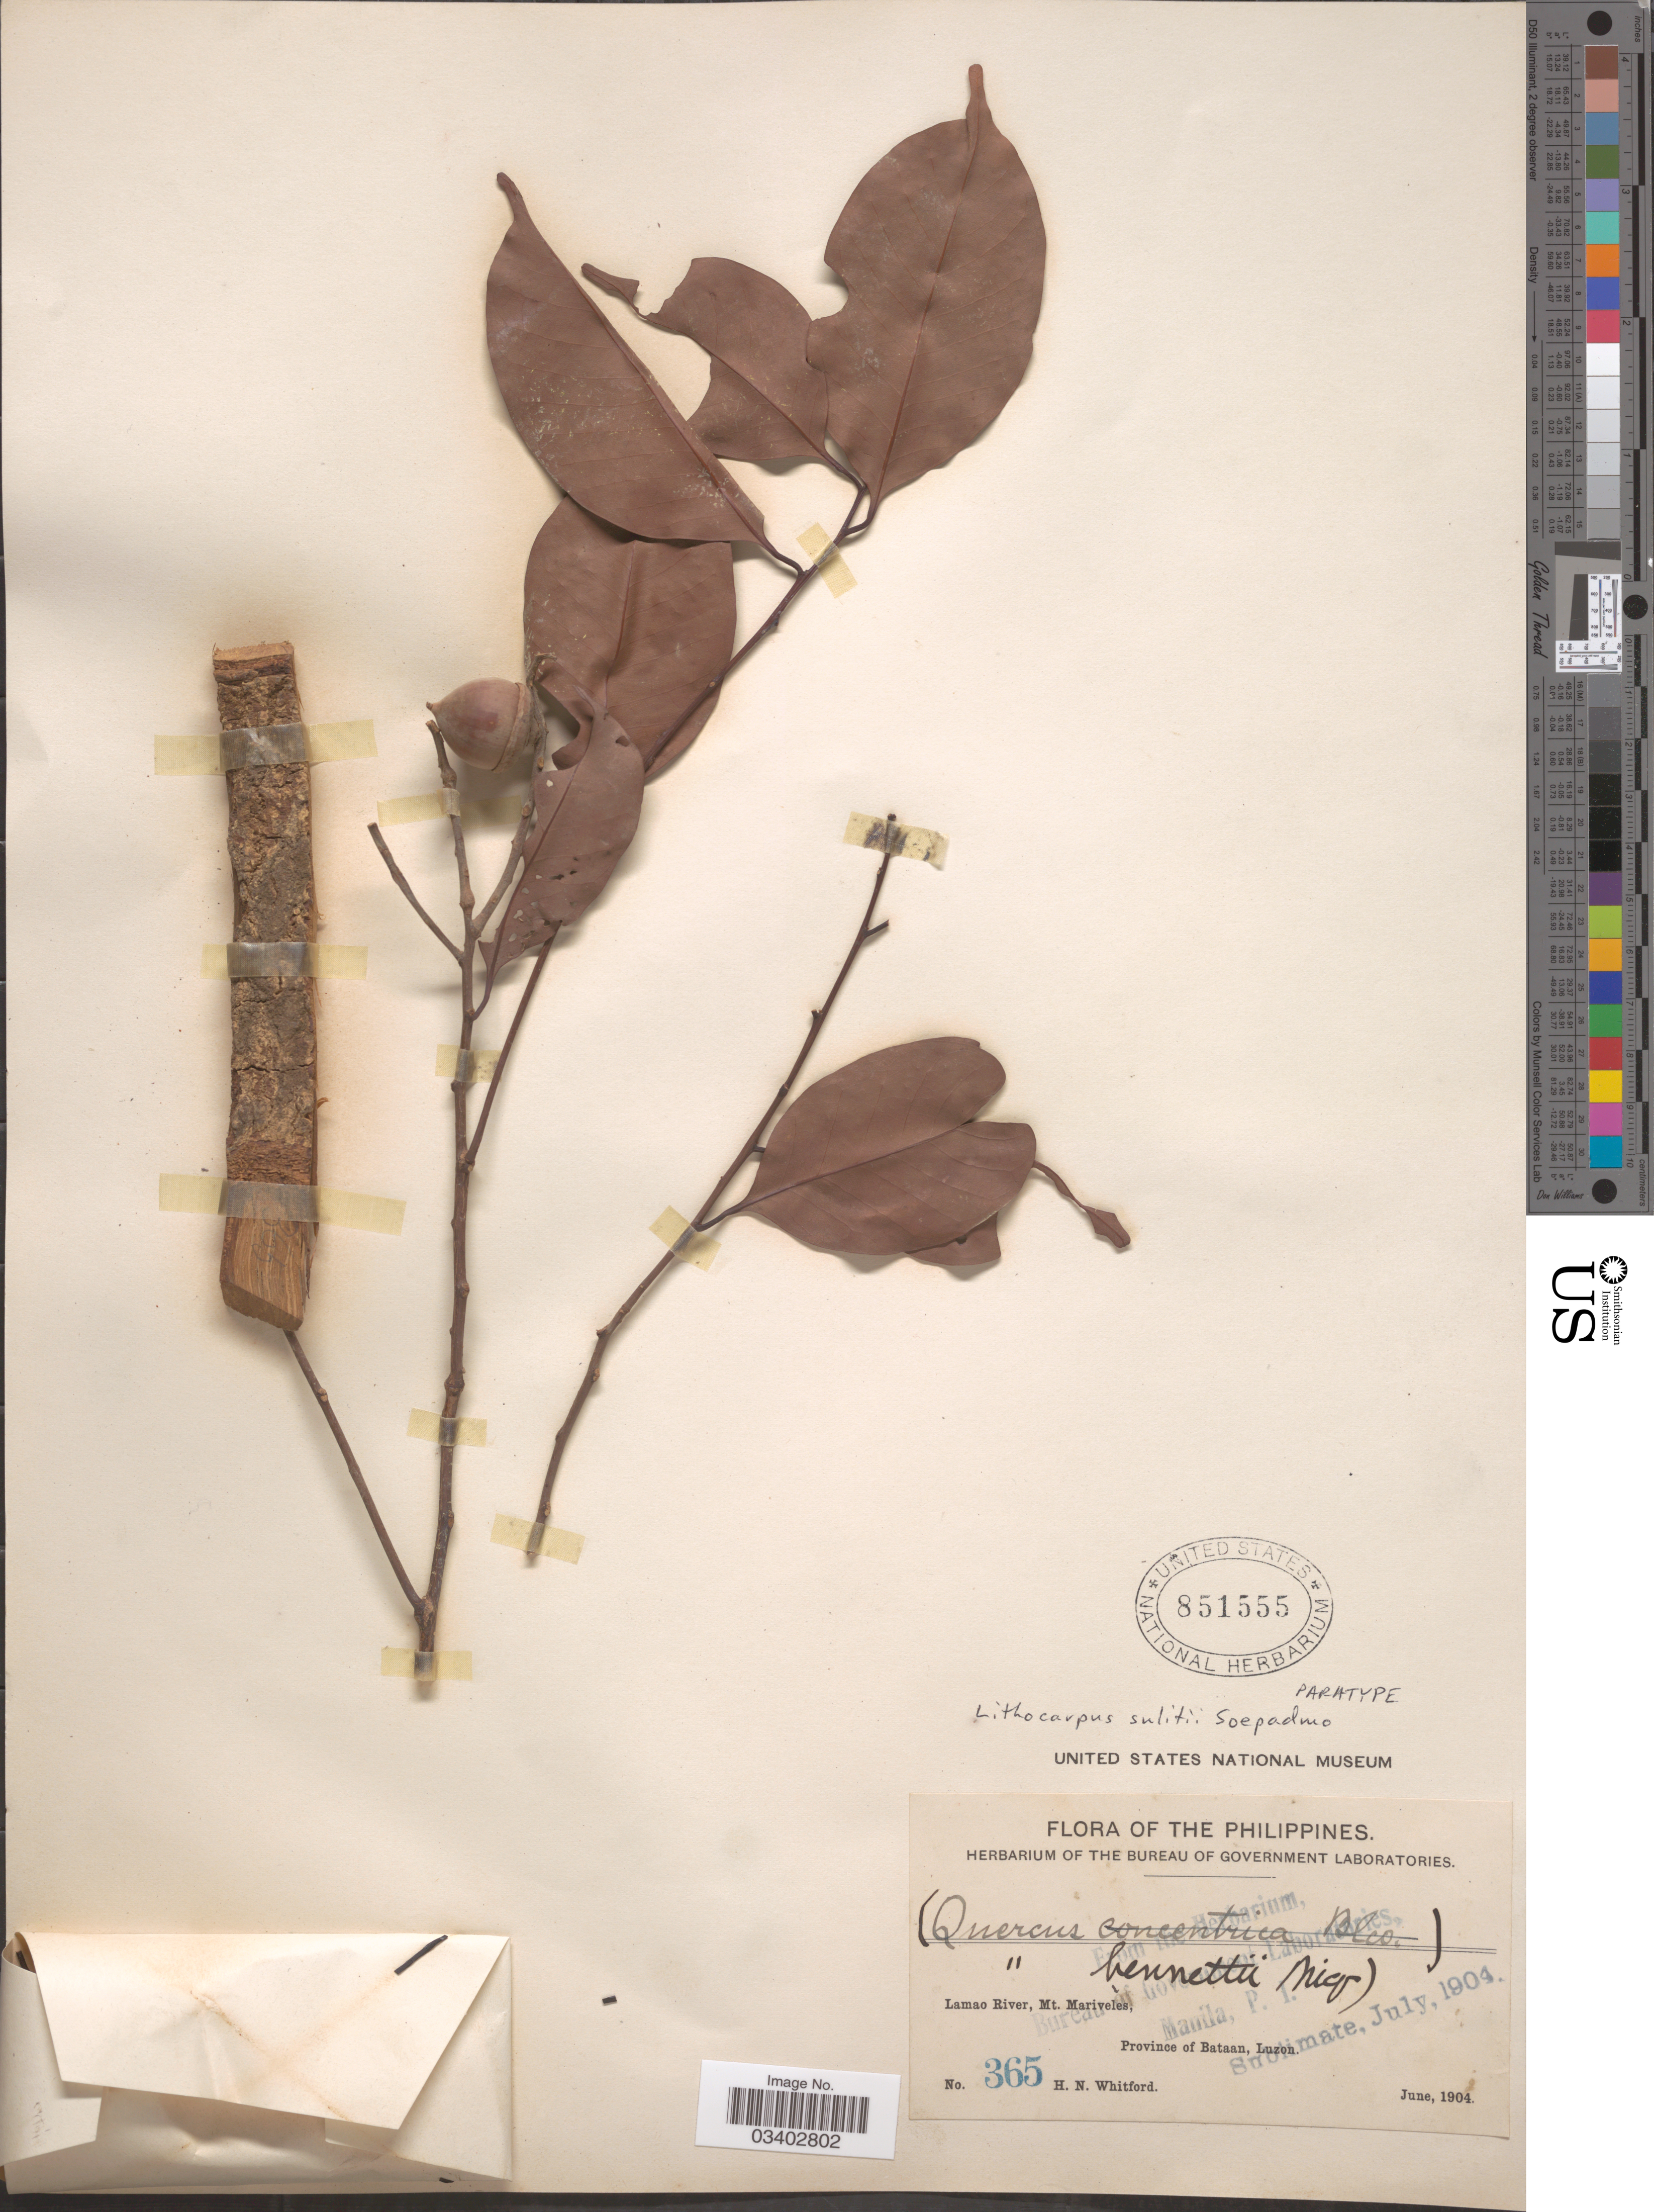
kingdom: Plantae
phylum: Tracheophyta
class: Magnoliopsida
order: Fagales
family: Fagaceae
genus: Lithocarpus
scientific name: Lithocarpus sulitii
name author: Soepadmo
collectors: H. N. Whitford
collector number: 365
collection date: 1904-06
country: Philippines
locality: Lamao River, Mt. Mariveles, Province of Bataan, Luzon.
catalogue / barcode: US 851555